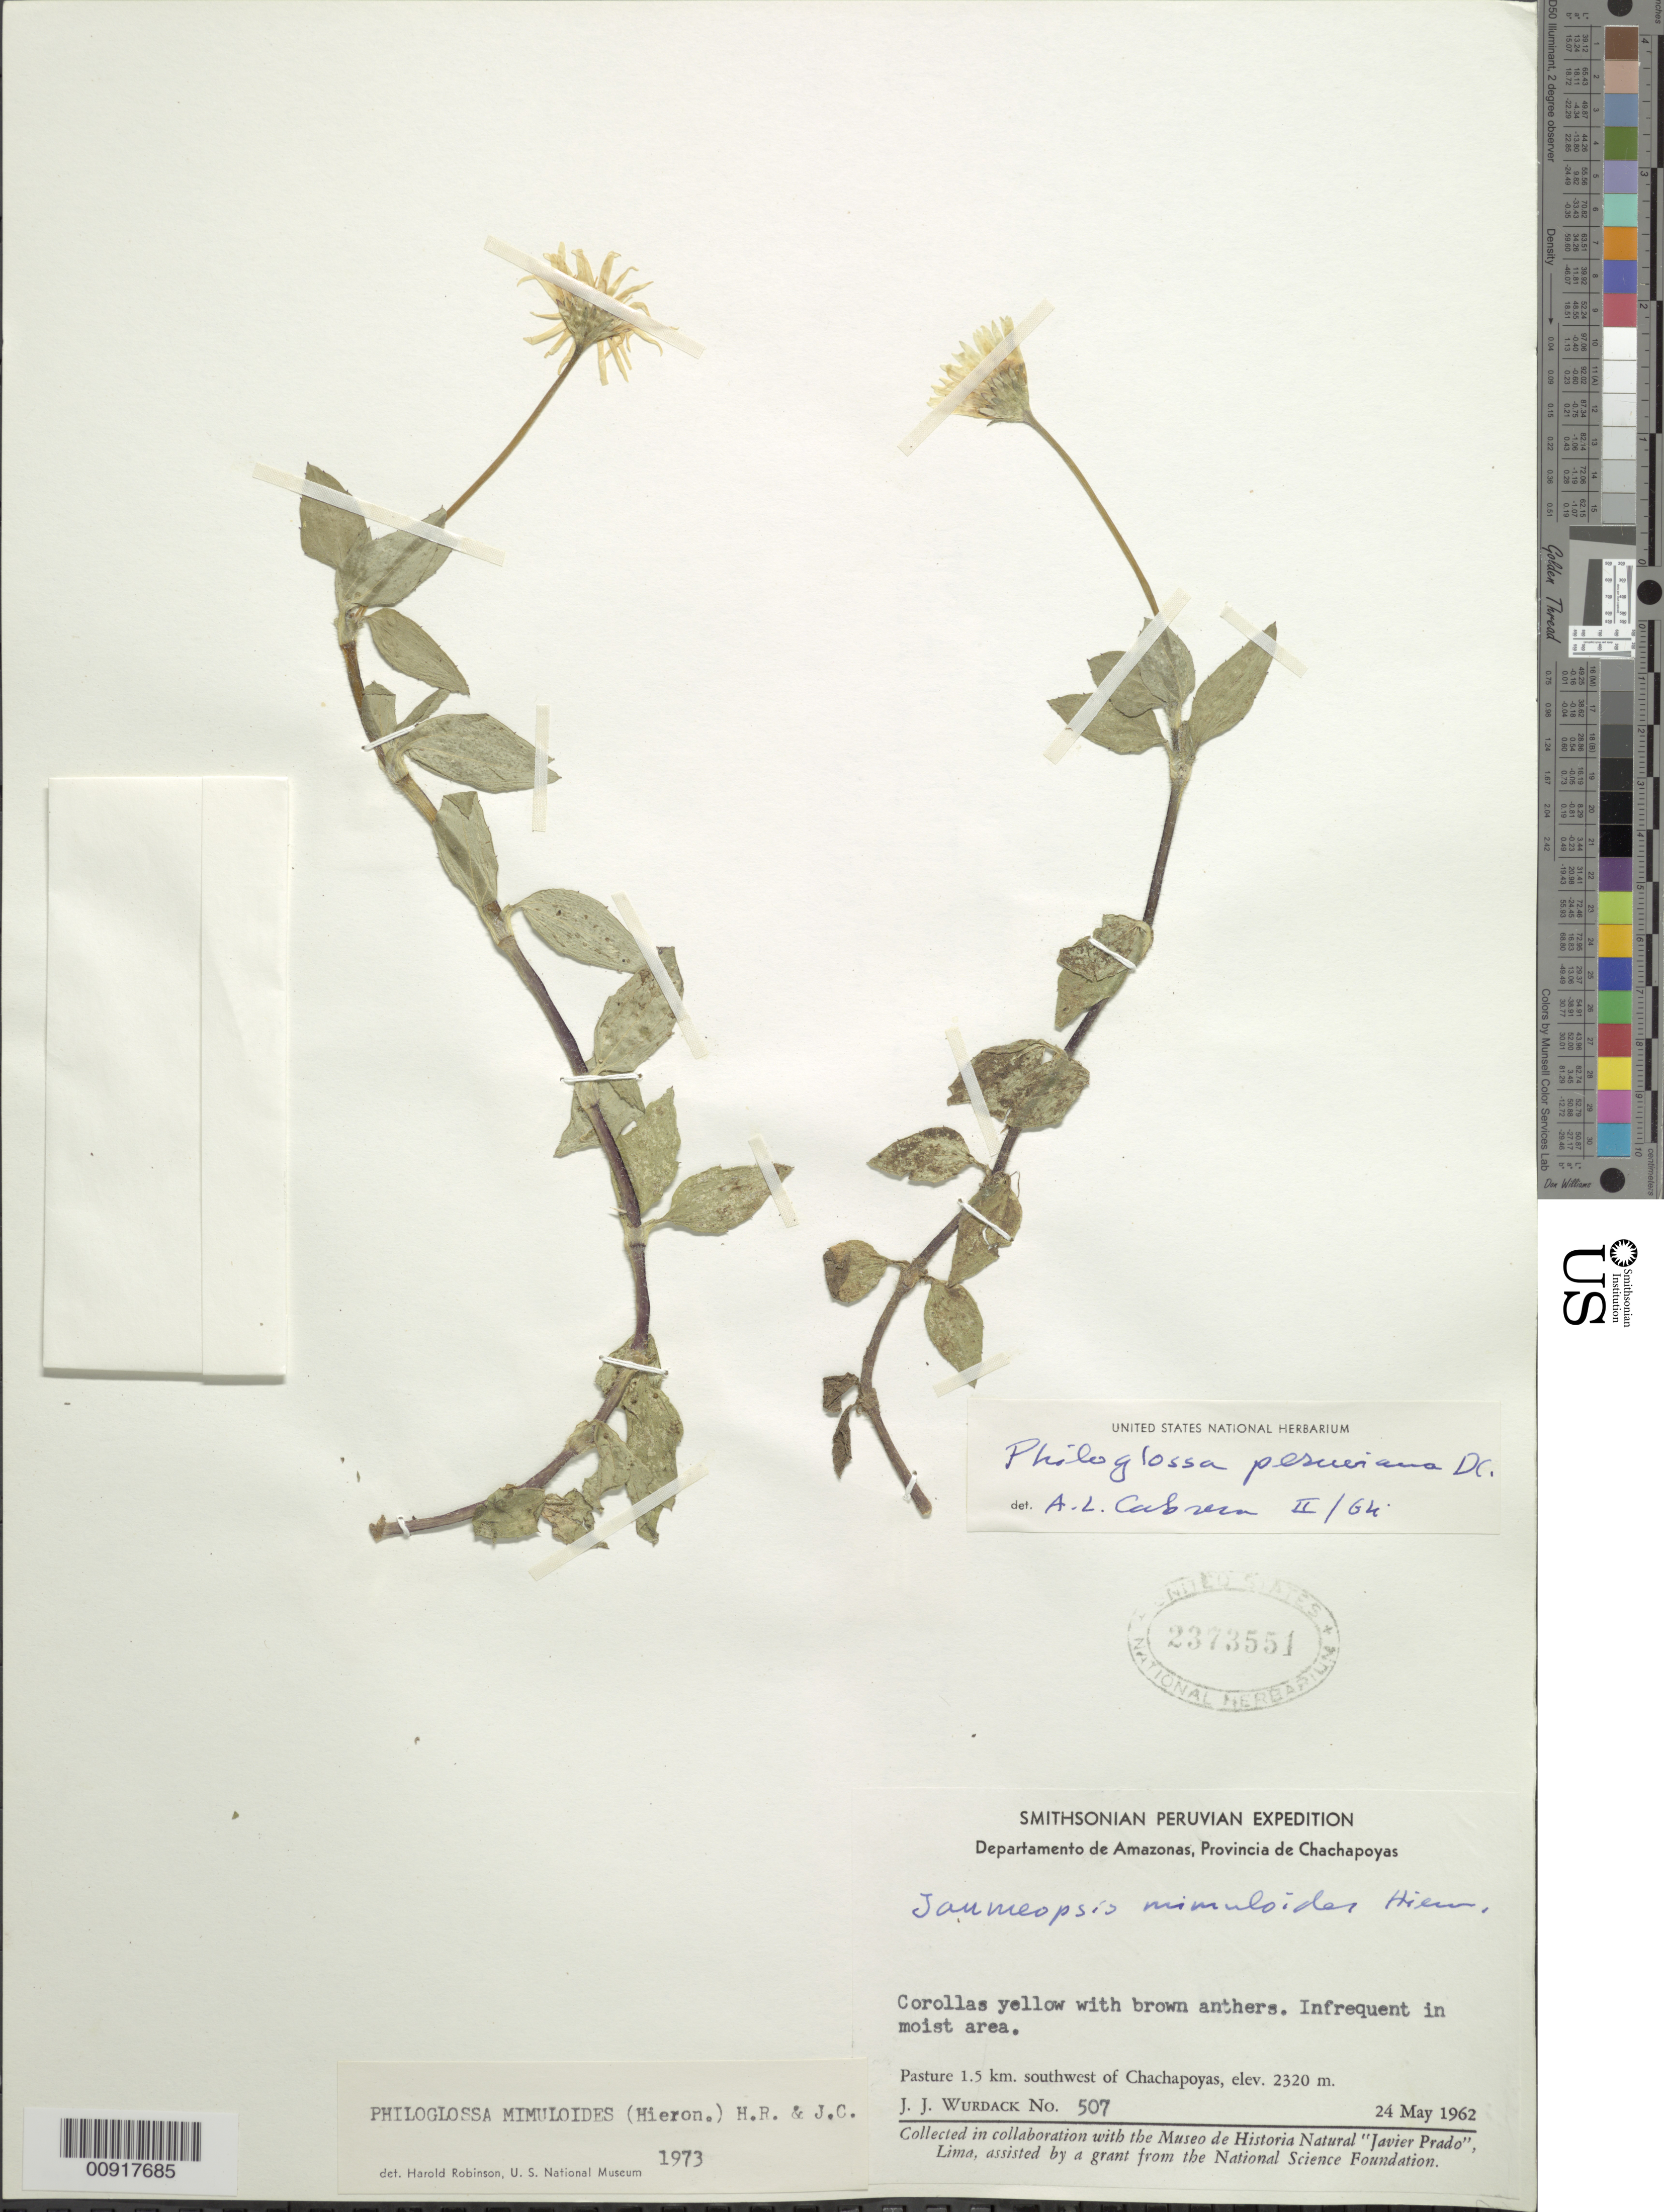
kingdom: Plantae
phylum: Tracheophyta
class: Magnoliopsida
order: Asterales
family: Asteraceae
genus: Philoglossa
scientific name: Philoglossa mimuloides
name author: (Hieron.) H. Rob. & Brettell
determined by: Robinson, Harold E., (US)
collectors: J. J. Wurdack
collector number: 507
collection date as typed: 24 May 1962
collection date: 1962-05-24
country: Peru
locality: Prov. Chachapoyas, Dpto. Amazonas, 1.5 km SW of Chachapoyas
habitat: Pasture, moist area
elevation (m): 2320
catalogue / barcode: US 2373551